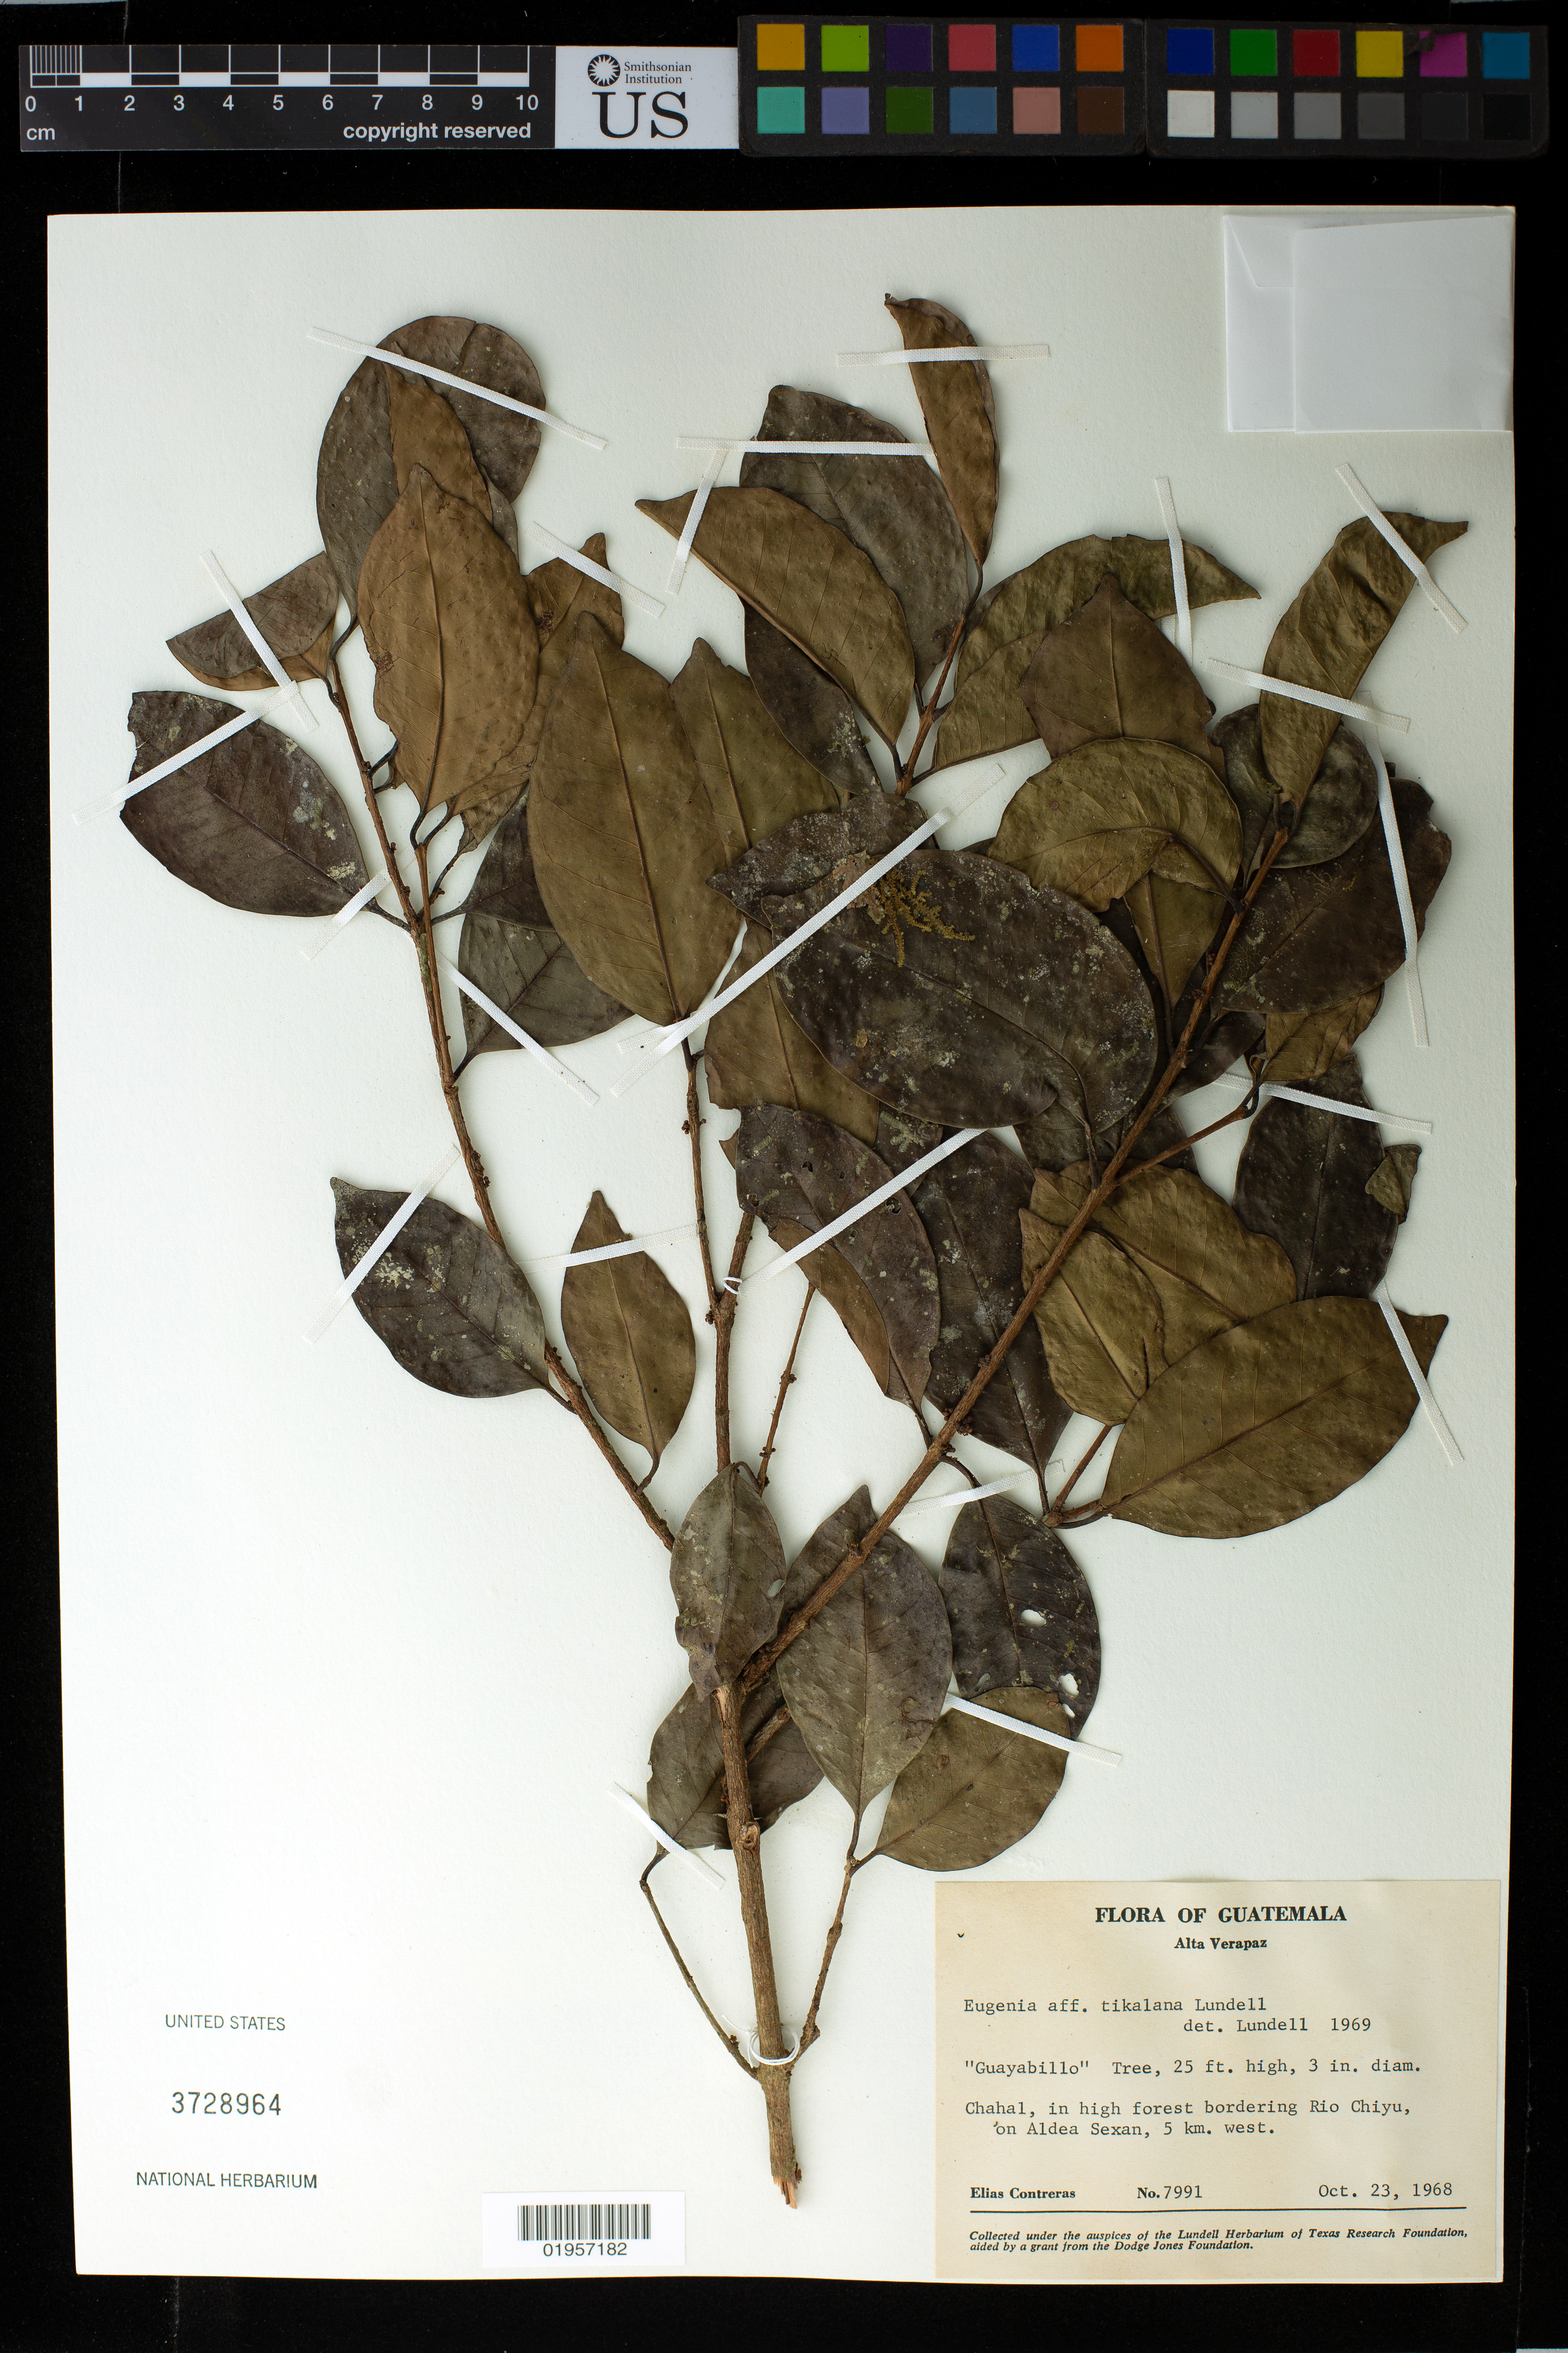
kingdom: Plantae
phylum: Tracheophyta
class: Magnoliopsida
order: Myrtales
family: Myrtaceae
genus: Eugenia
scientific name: Eugenia tikalana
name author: Lundell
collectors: E. Contreras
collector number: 7991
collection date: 1968-10-23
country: Guatemala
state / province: Alta Verapaz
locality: Chahal, Aldea Sexan, bordering Rio Chiyú, 5 km. west.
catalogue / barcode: US 3728964